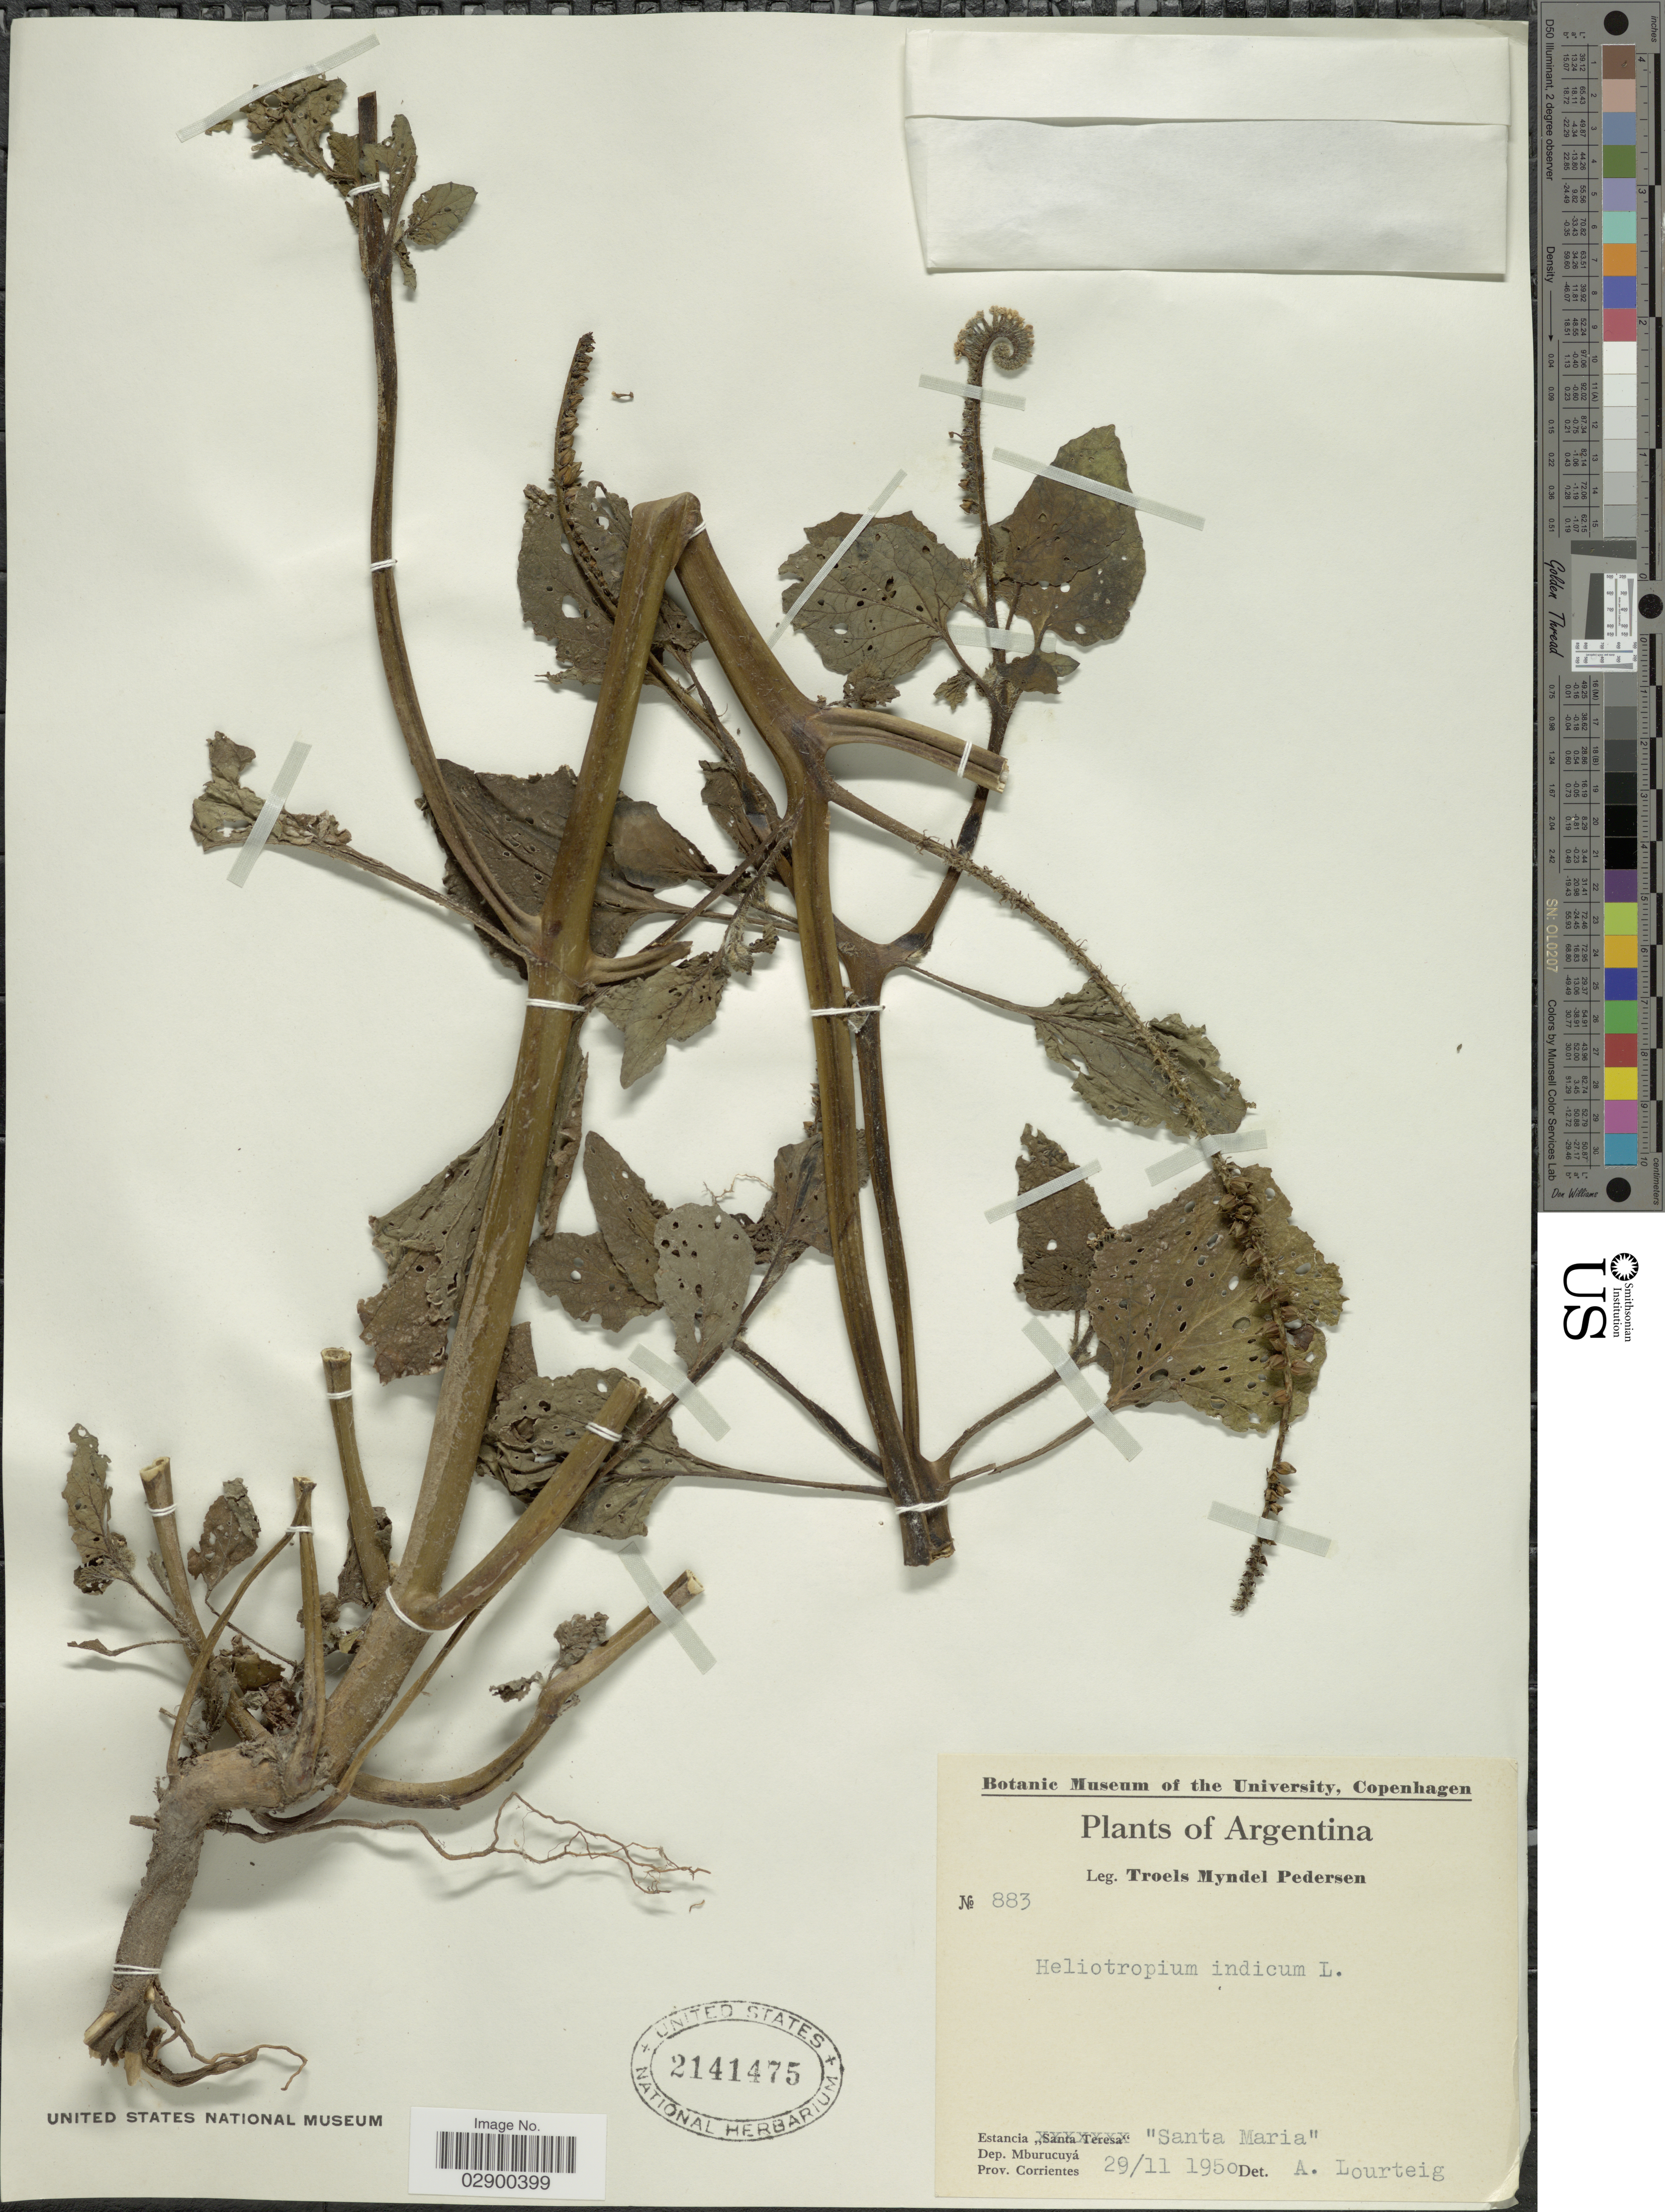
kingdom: Plantae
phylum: Tracheophyta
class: Magnoliopsida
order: Boraginales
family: Heliotropiaceae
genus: Heliotropium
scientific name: Heliotropium indicum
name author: L.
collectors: T. Pederson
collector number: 883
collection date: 1950-11-29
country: Argentina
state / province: Corrientes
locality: Estancia Santa Maria, Dep. Mburucuyá.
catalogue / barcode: US 2141475